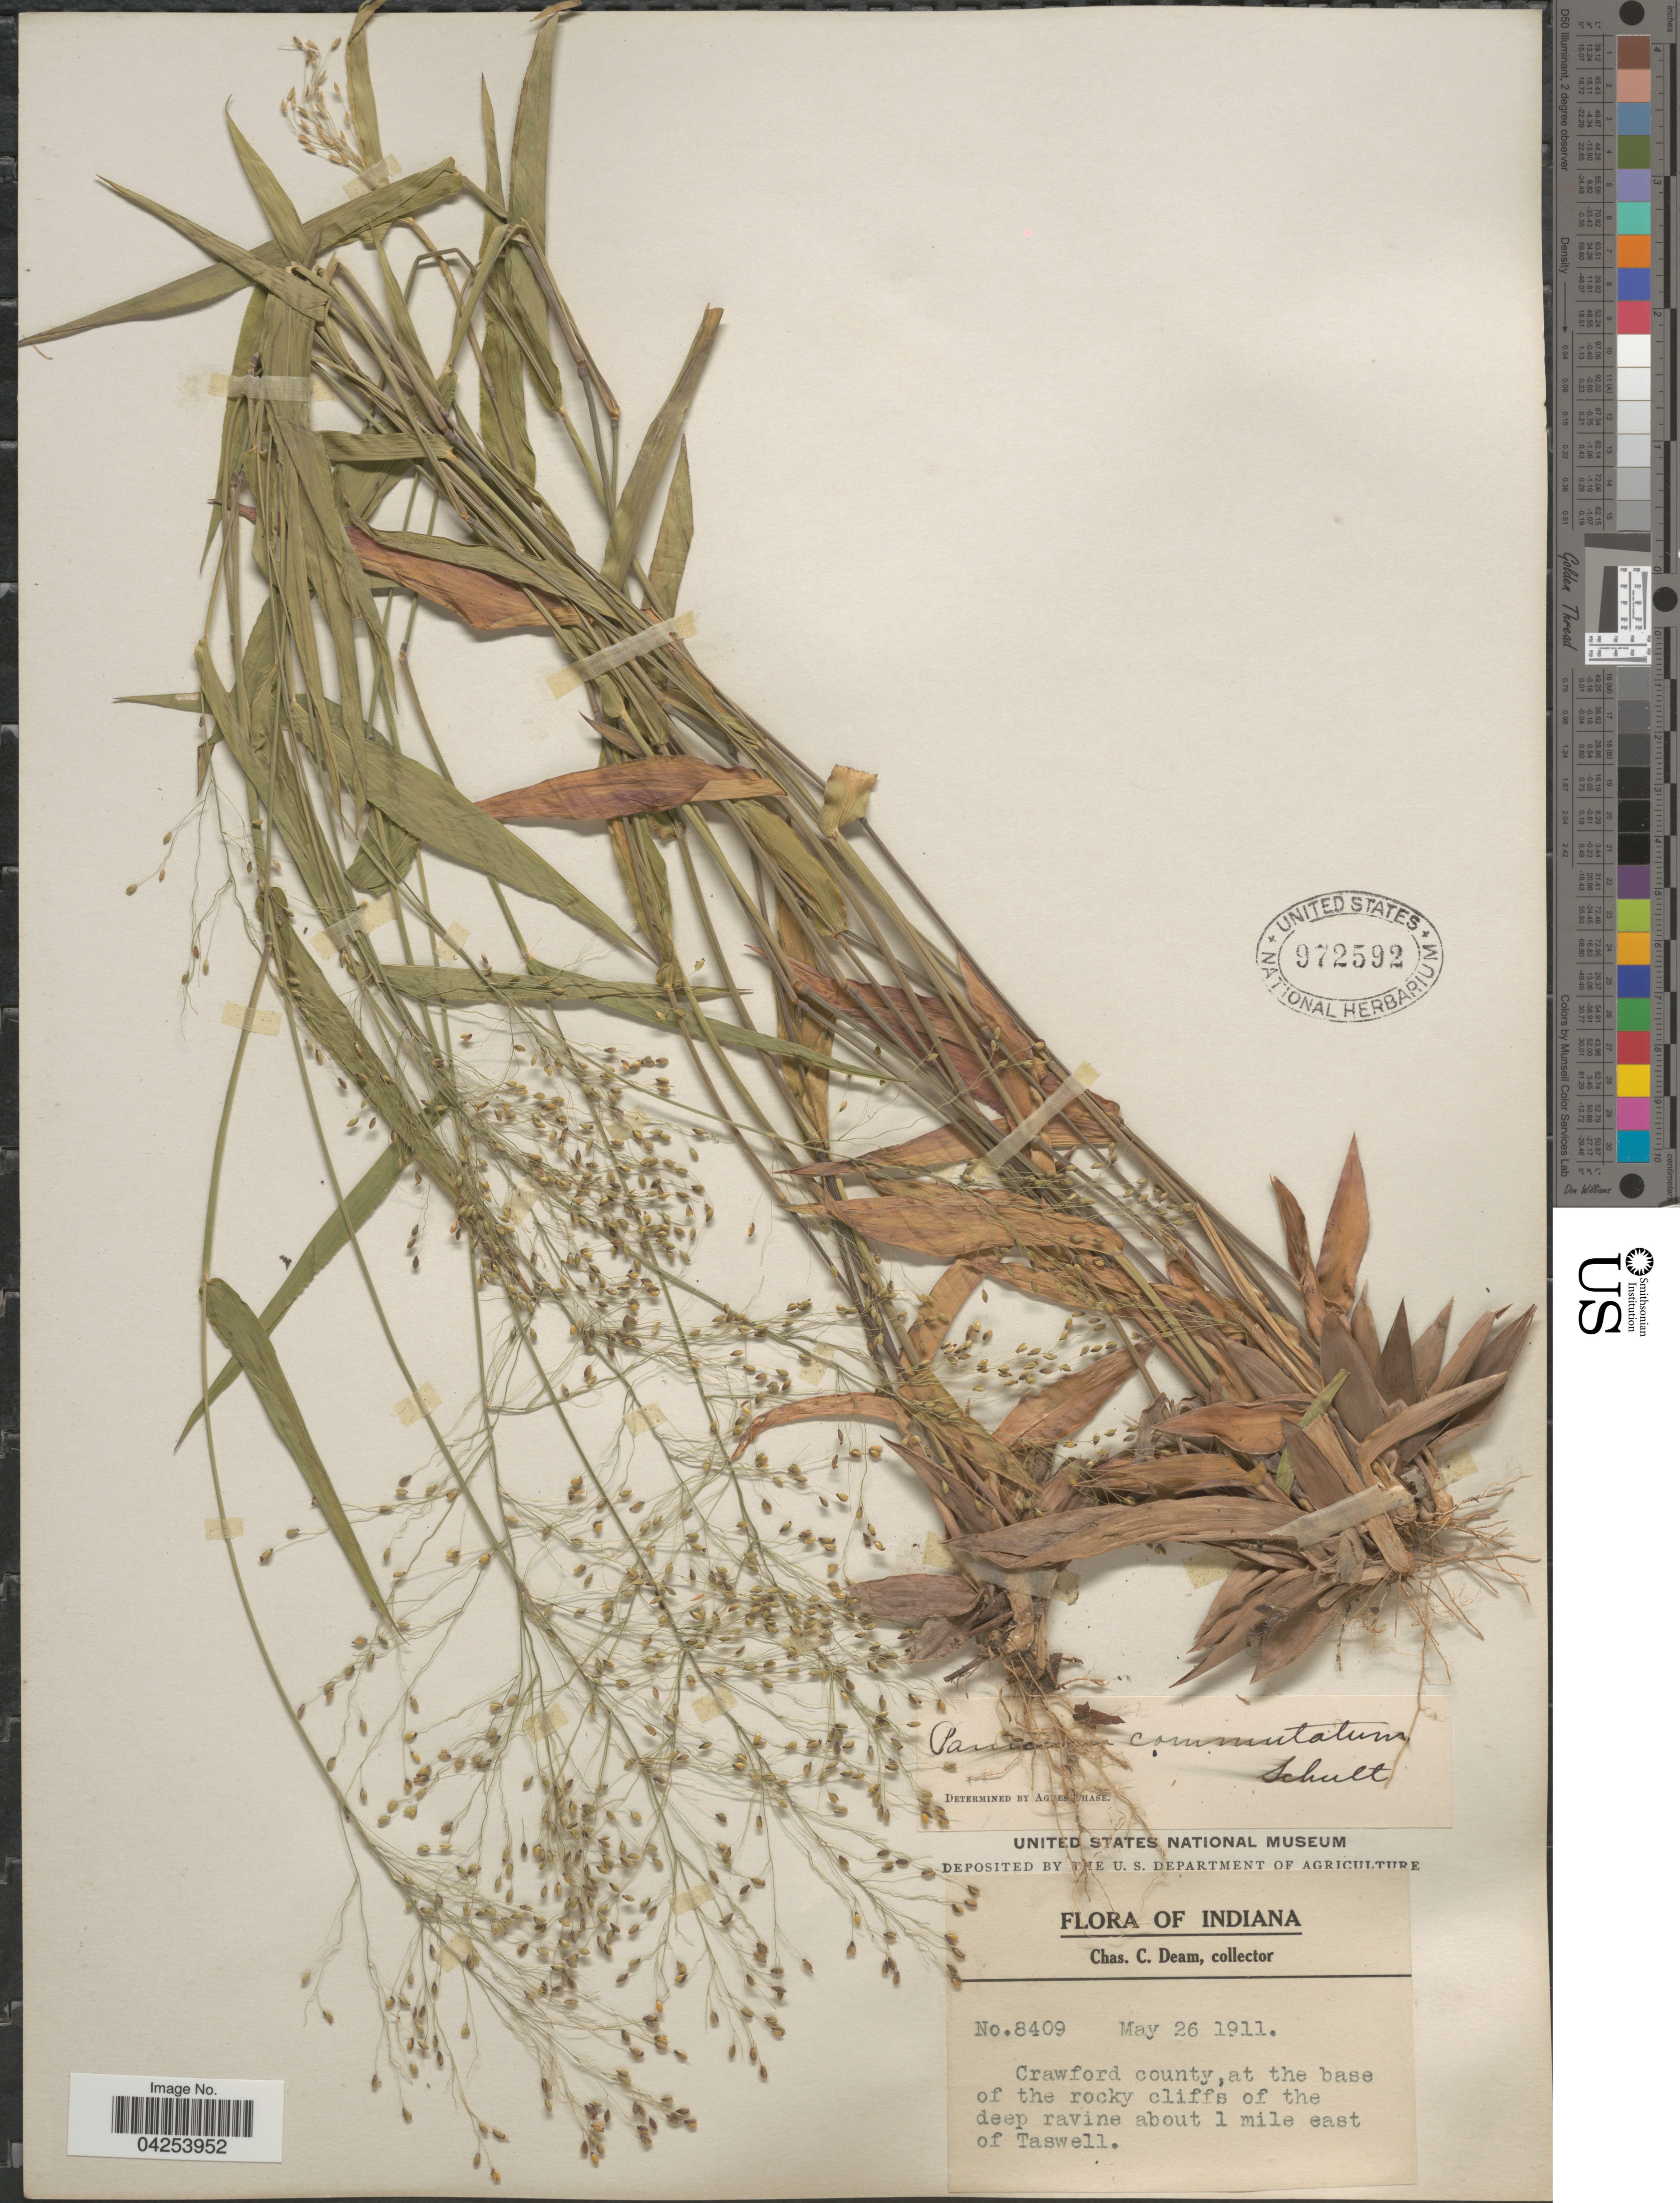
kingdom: Plantae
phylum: Tracheophyta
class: Liliopsida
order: Poales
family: Poaceae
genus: Dichanthelium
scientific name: Dichanthelium commutatum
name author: (Schult.) Gould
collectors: C. C. Deam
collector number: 8409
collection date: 1911-05-26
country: United States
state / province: Indiana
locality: Crawford county, at the base of the rocky cliffs of the deep ravine about 1 mile east of Taswell.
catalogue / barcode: US 972592